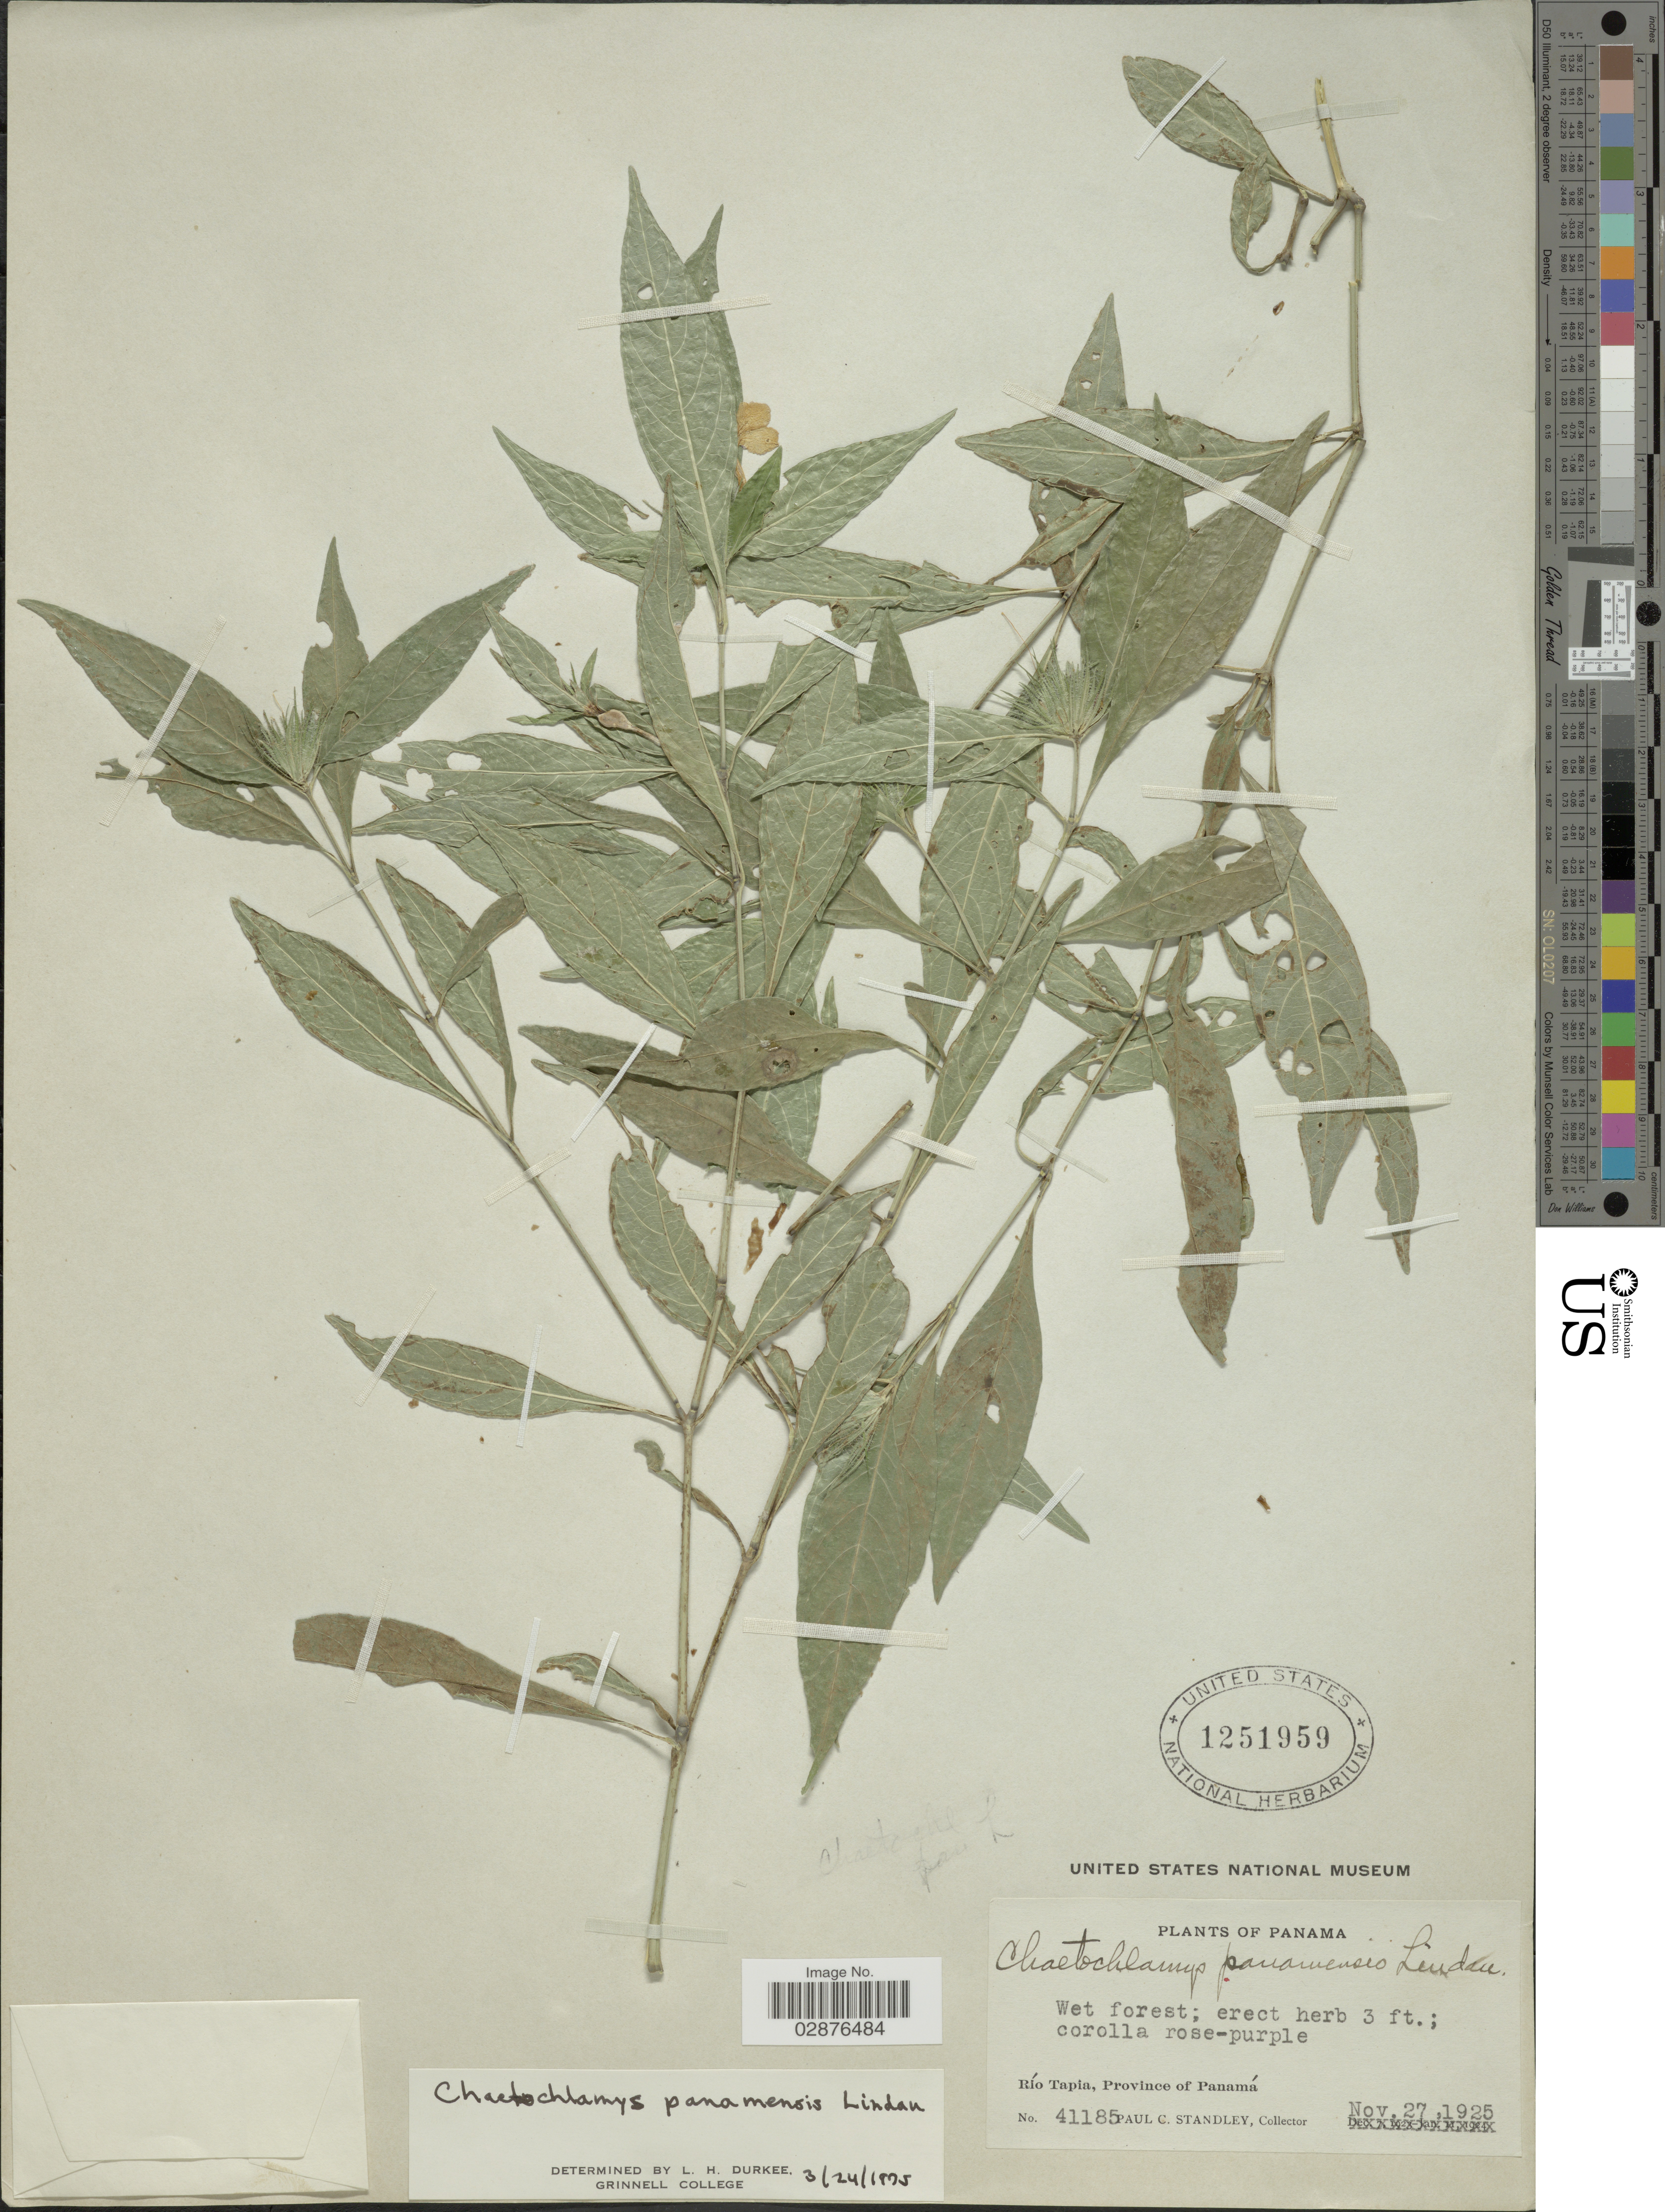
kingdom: Plantae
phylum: Tracheophyta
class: Magnoliopsida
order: Lamiales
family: Acanthaceae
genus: Justicia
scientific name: Justicia isthmensis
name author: T.F. Daniel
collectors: P. C. Standley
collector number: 41185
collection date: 1925-11-27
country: Panama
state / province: Panamá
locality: Río Tapia.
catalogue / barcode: US 1251959